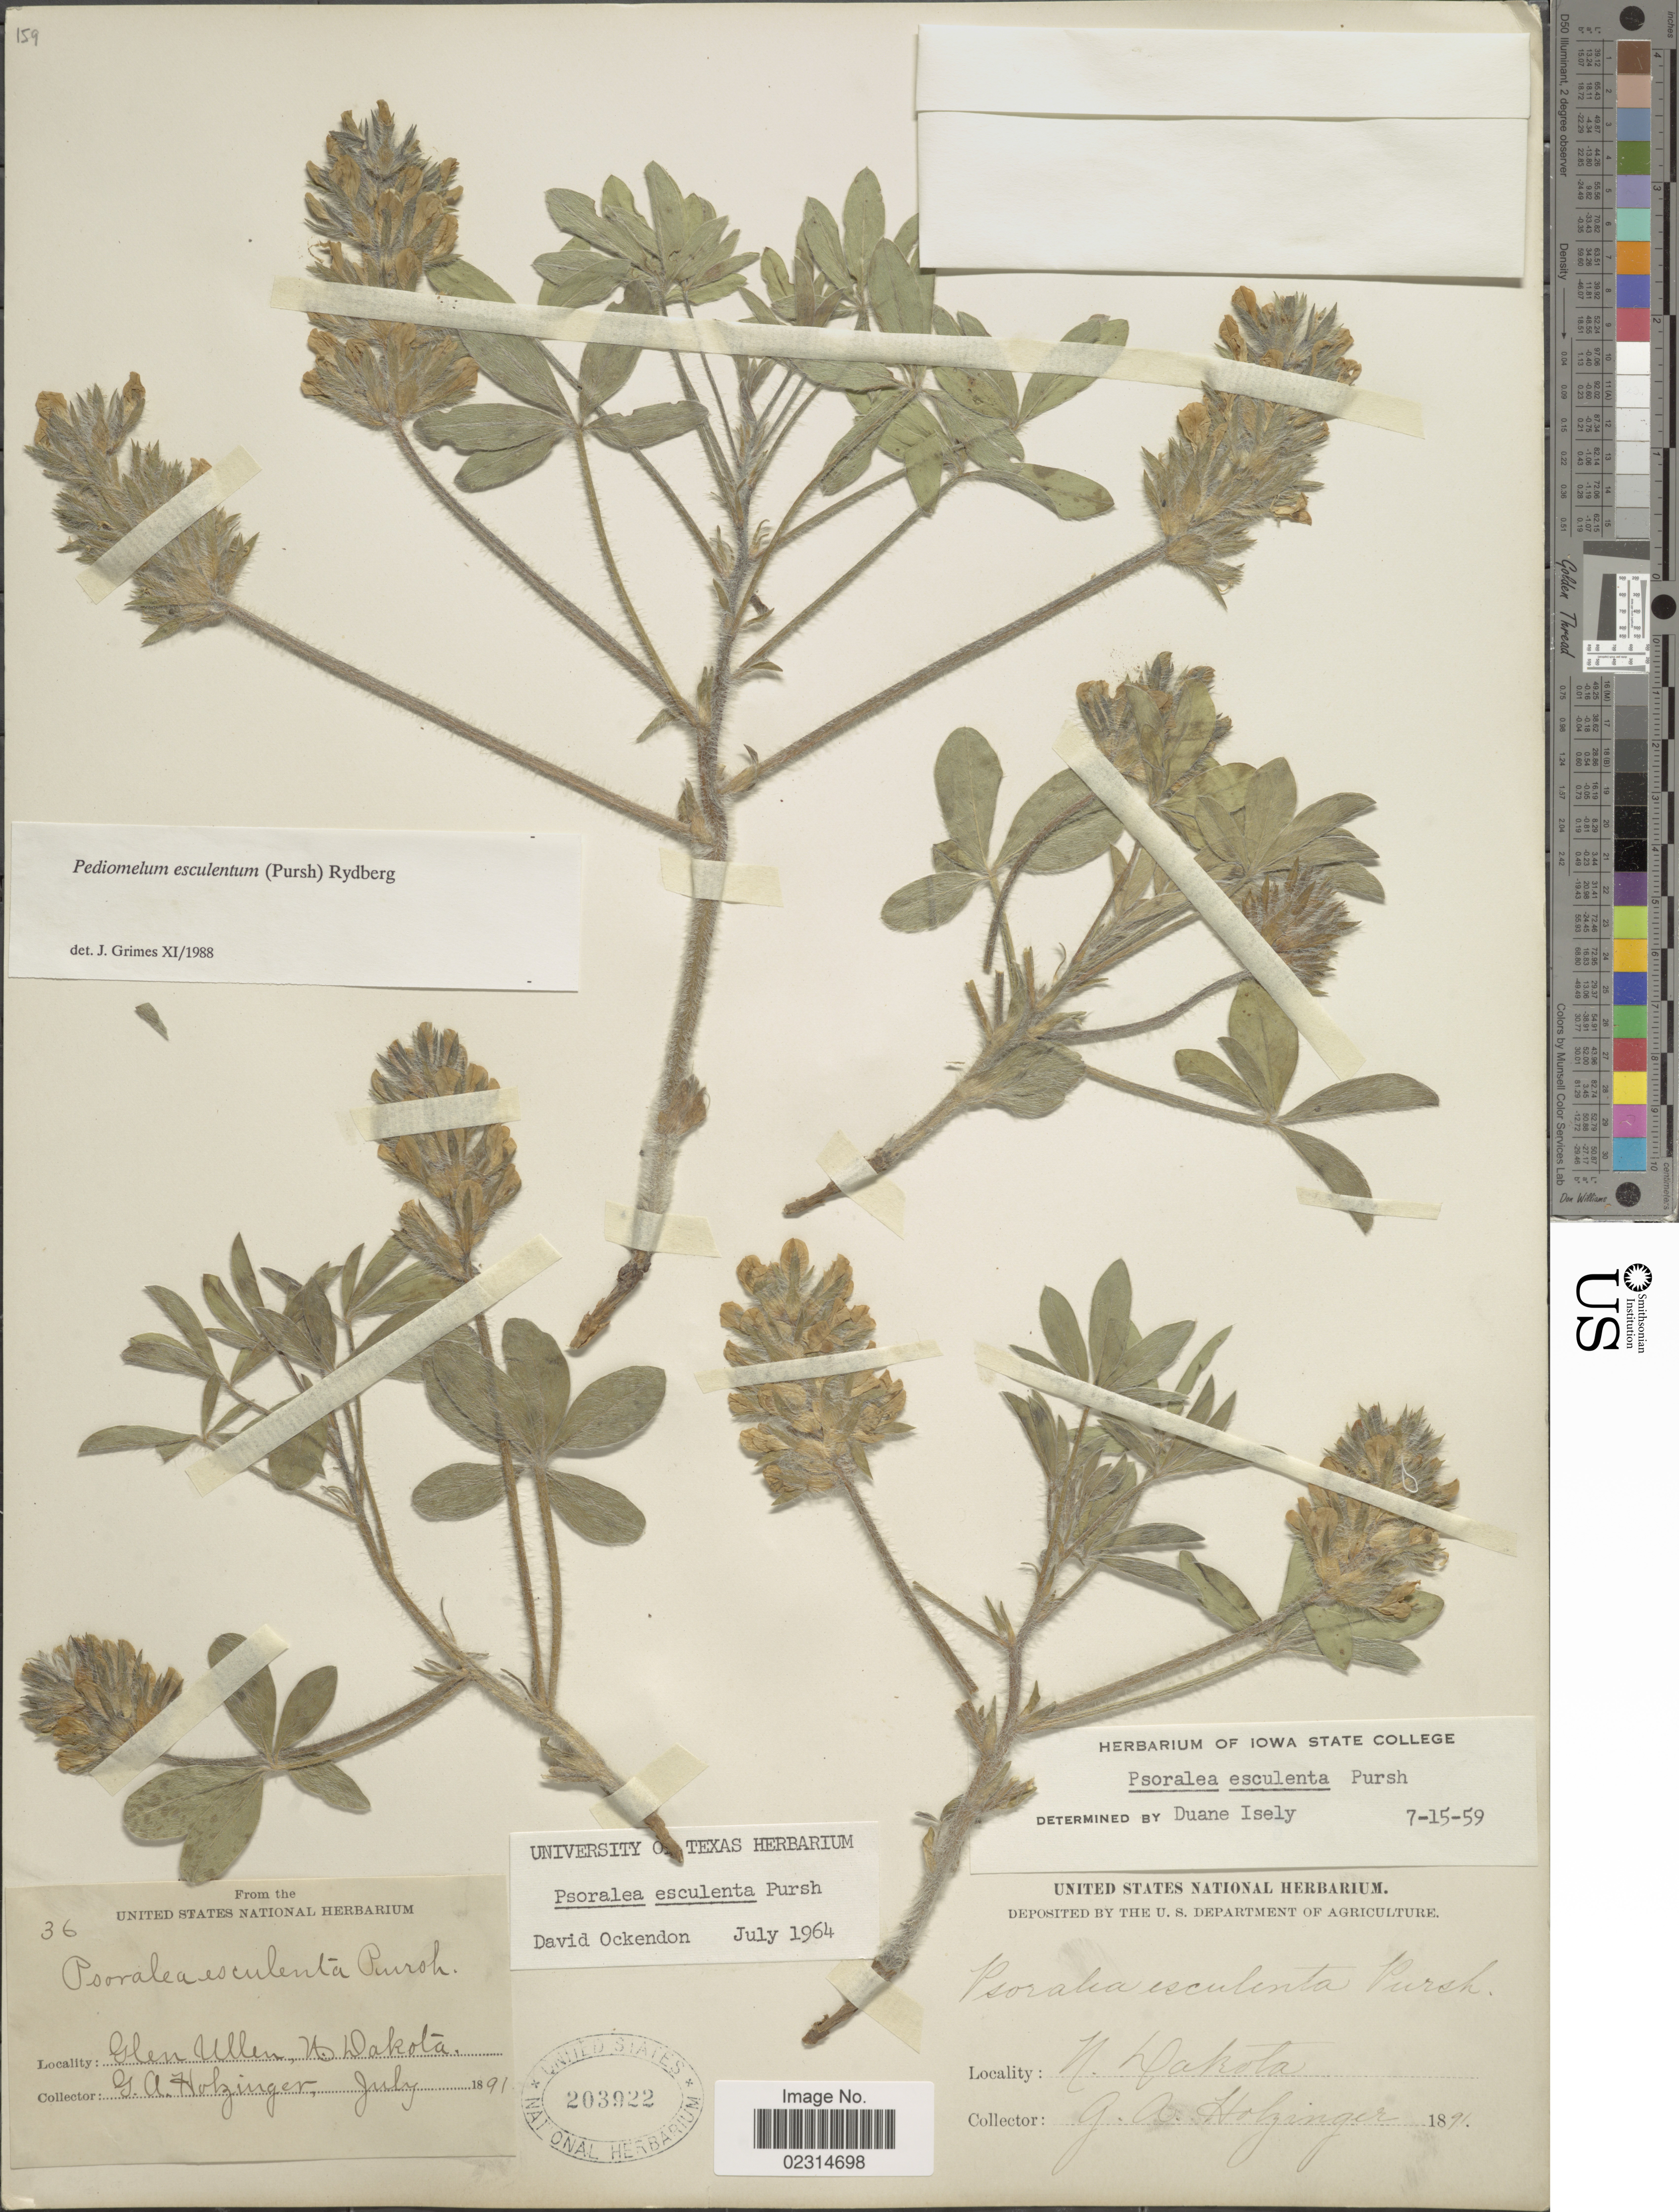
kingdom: Plantae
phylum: Tracheophyta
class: Magnoliopsida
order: Fabales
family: Fabaceae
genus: Pediomelum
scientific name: Pediomelum esculentum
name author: (Pursh) Rydb.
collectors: G. A. Holzinger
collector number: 36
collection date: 1891-07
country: United States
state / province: North Dakota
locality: Glen Ullen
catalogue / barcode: US 203922